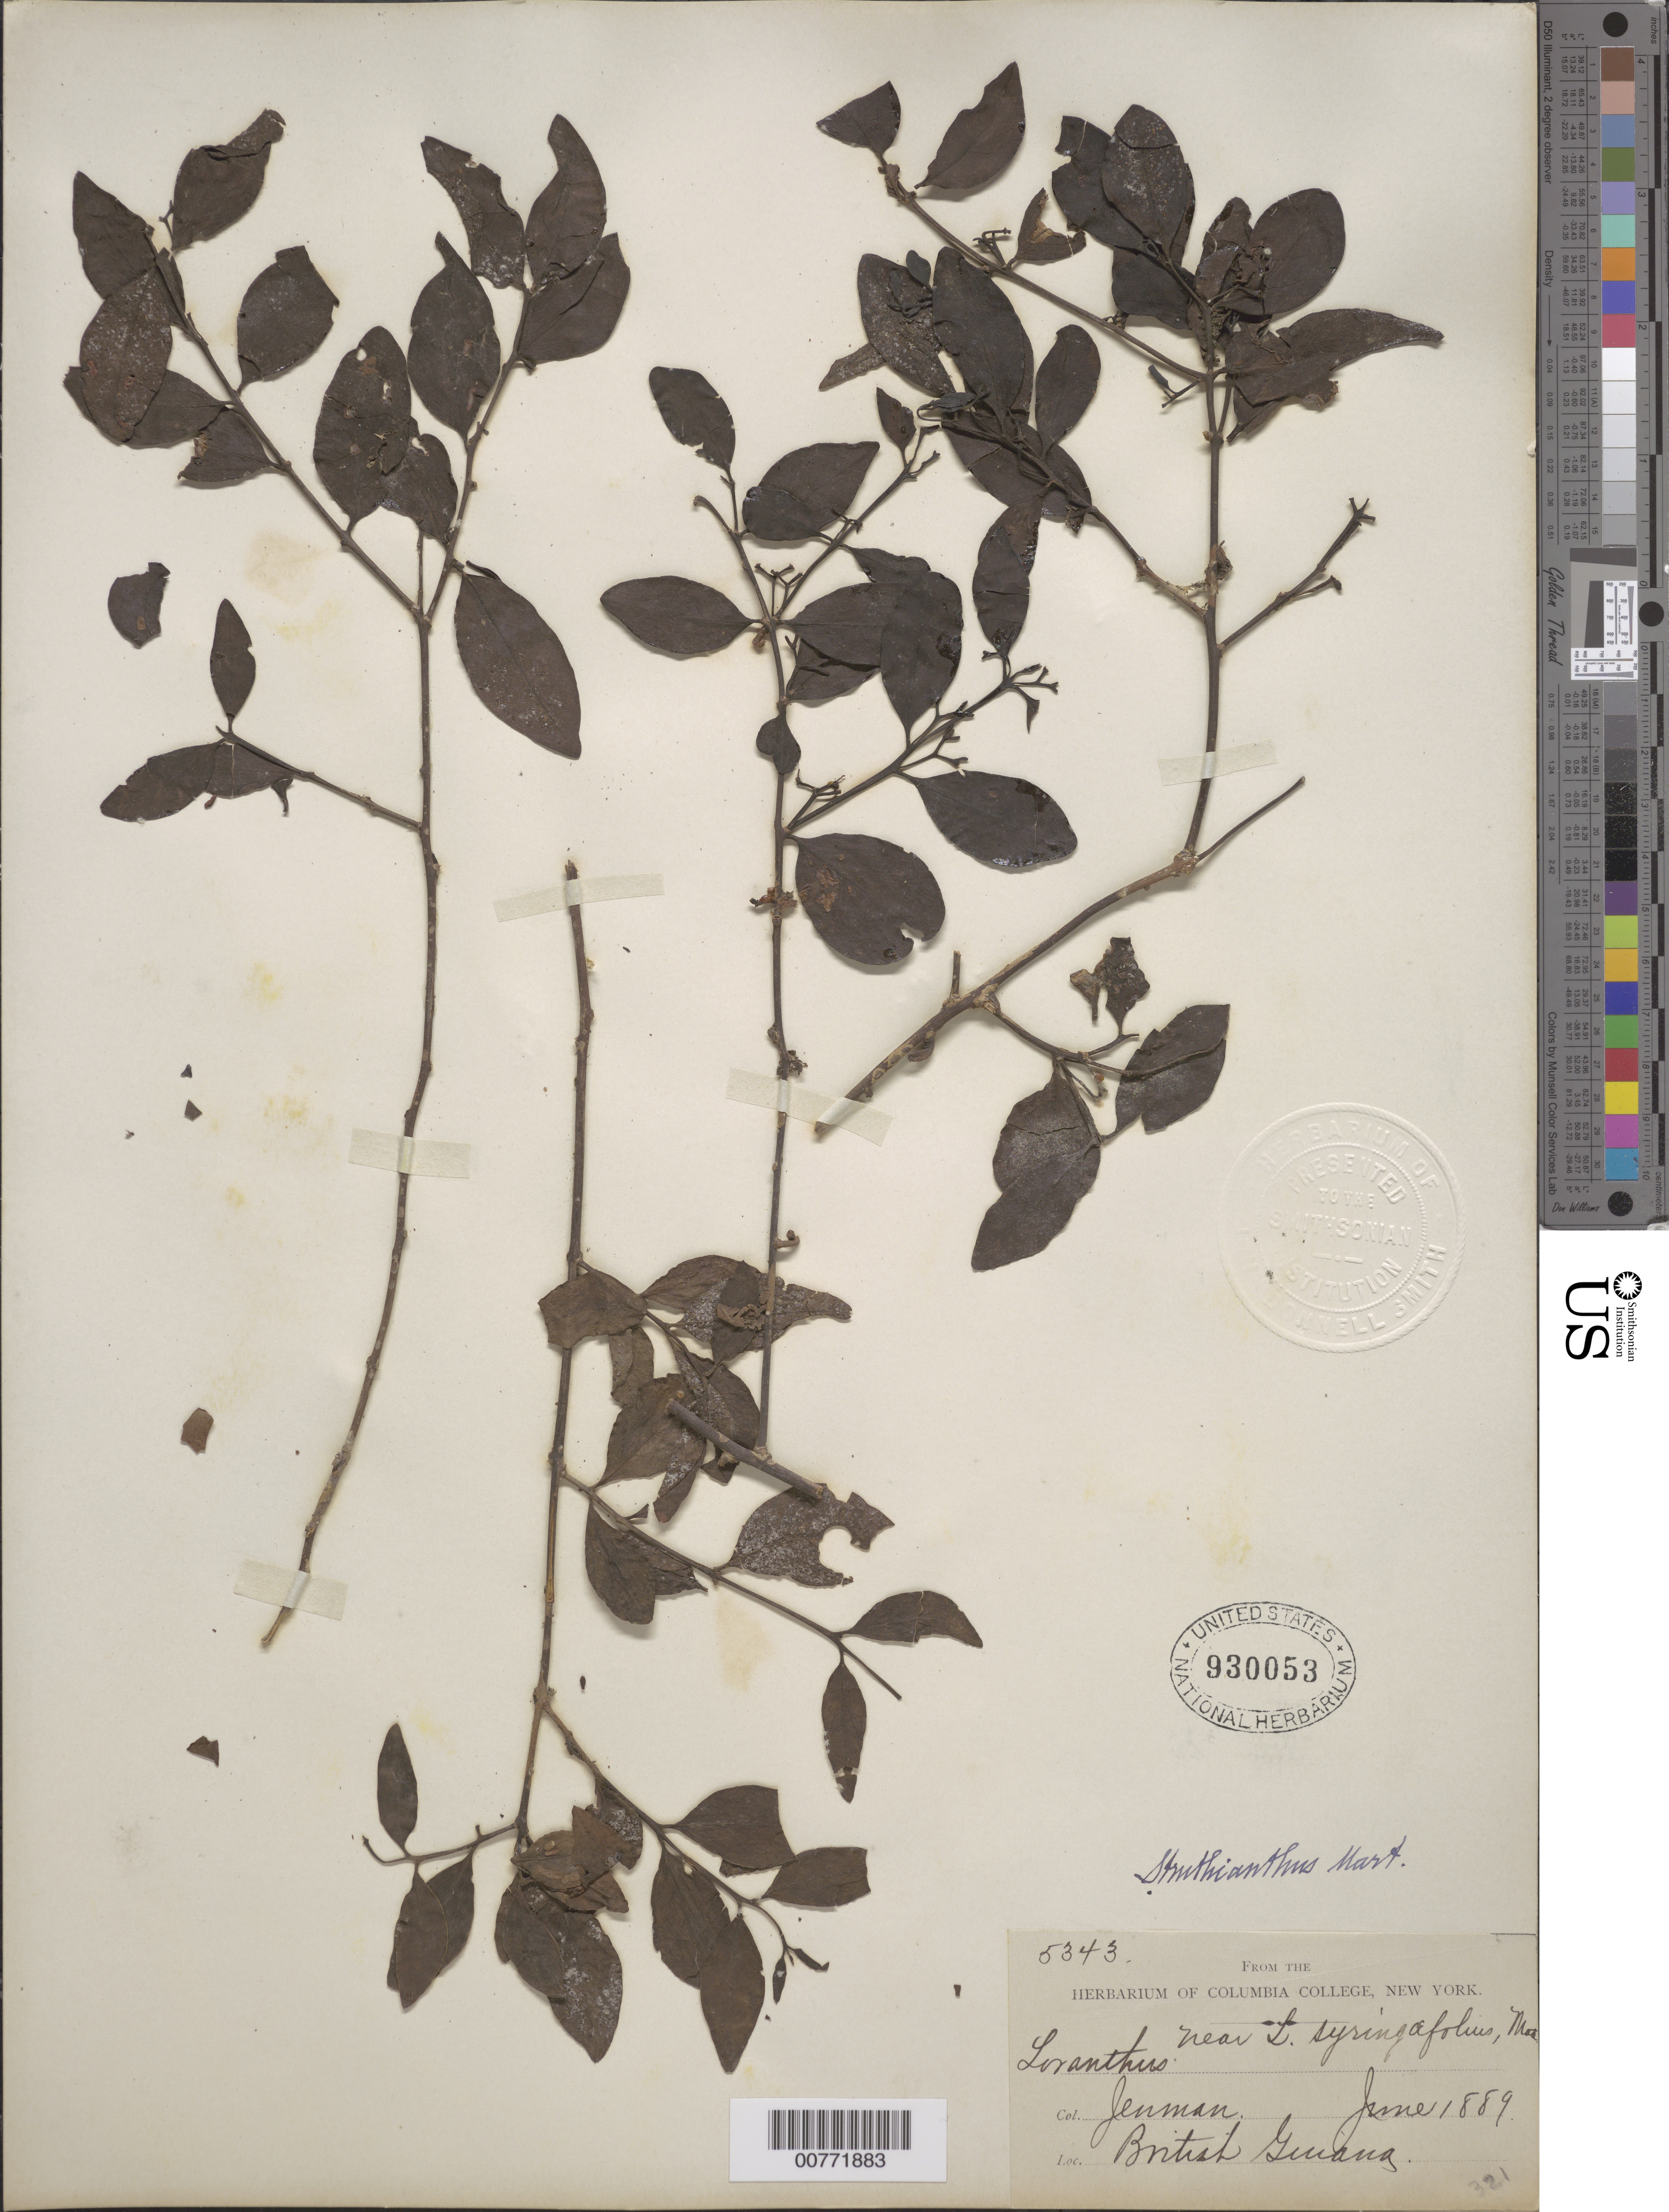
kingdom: Plantae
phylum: Tracheophyta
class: Magnoliopsida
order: Santalales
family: Loranthaceae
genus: Struthanthus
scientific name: Struthanthus dichotrianthus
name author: Eichler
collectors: -. Jenman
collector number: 5343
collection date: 1889-06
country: Guyana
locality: British Guiana.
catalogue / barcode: US 930053